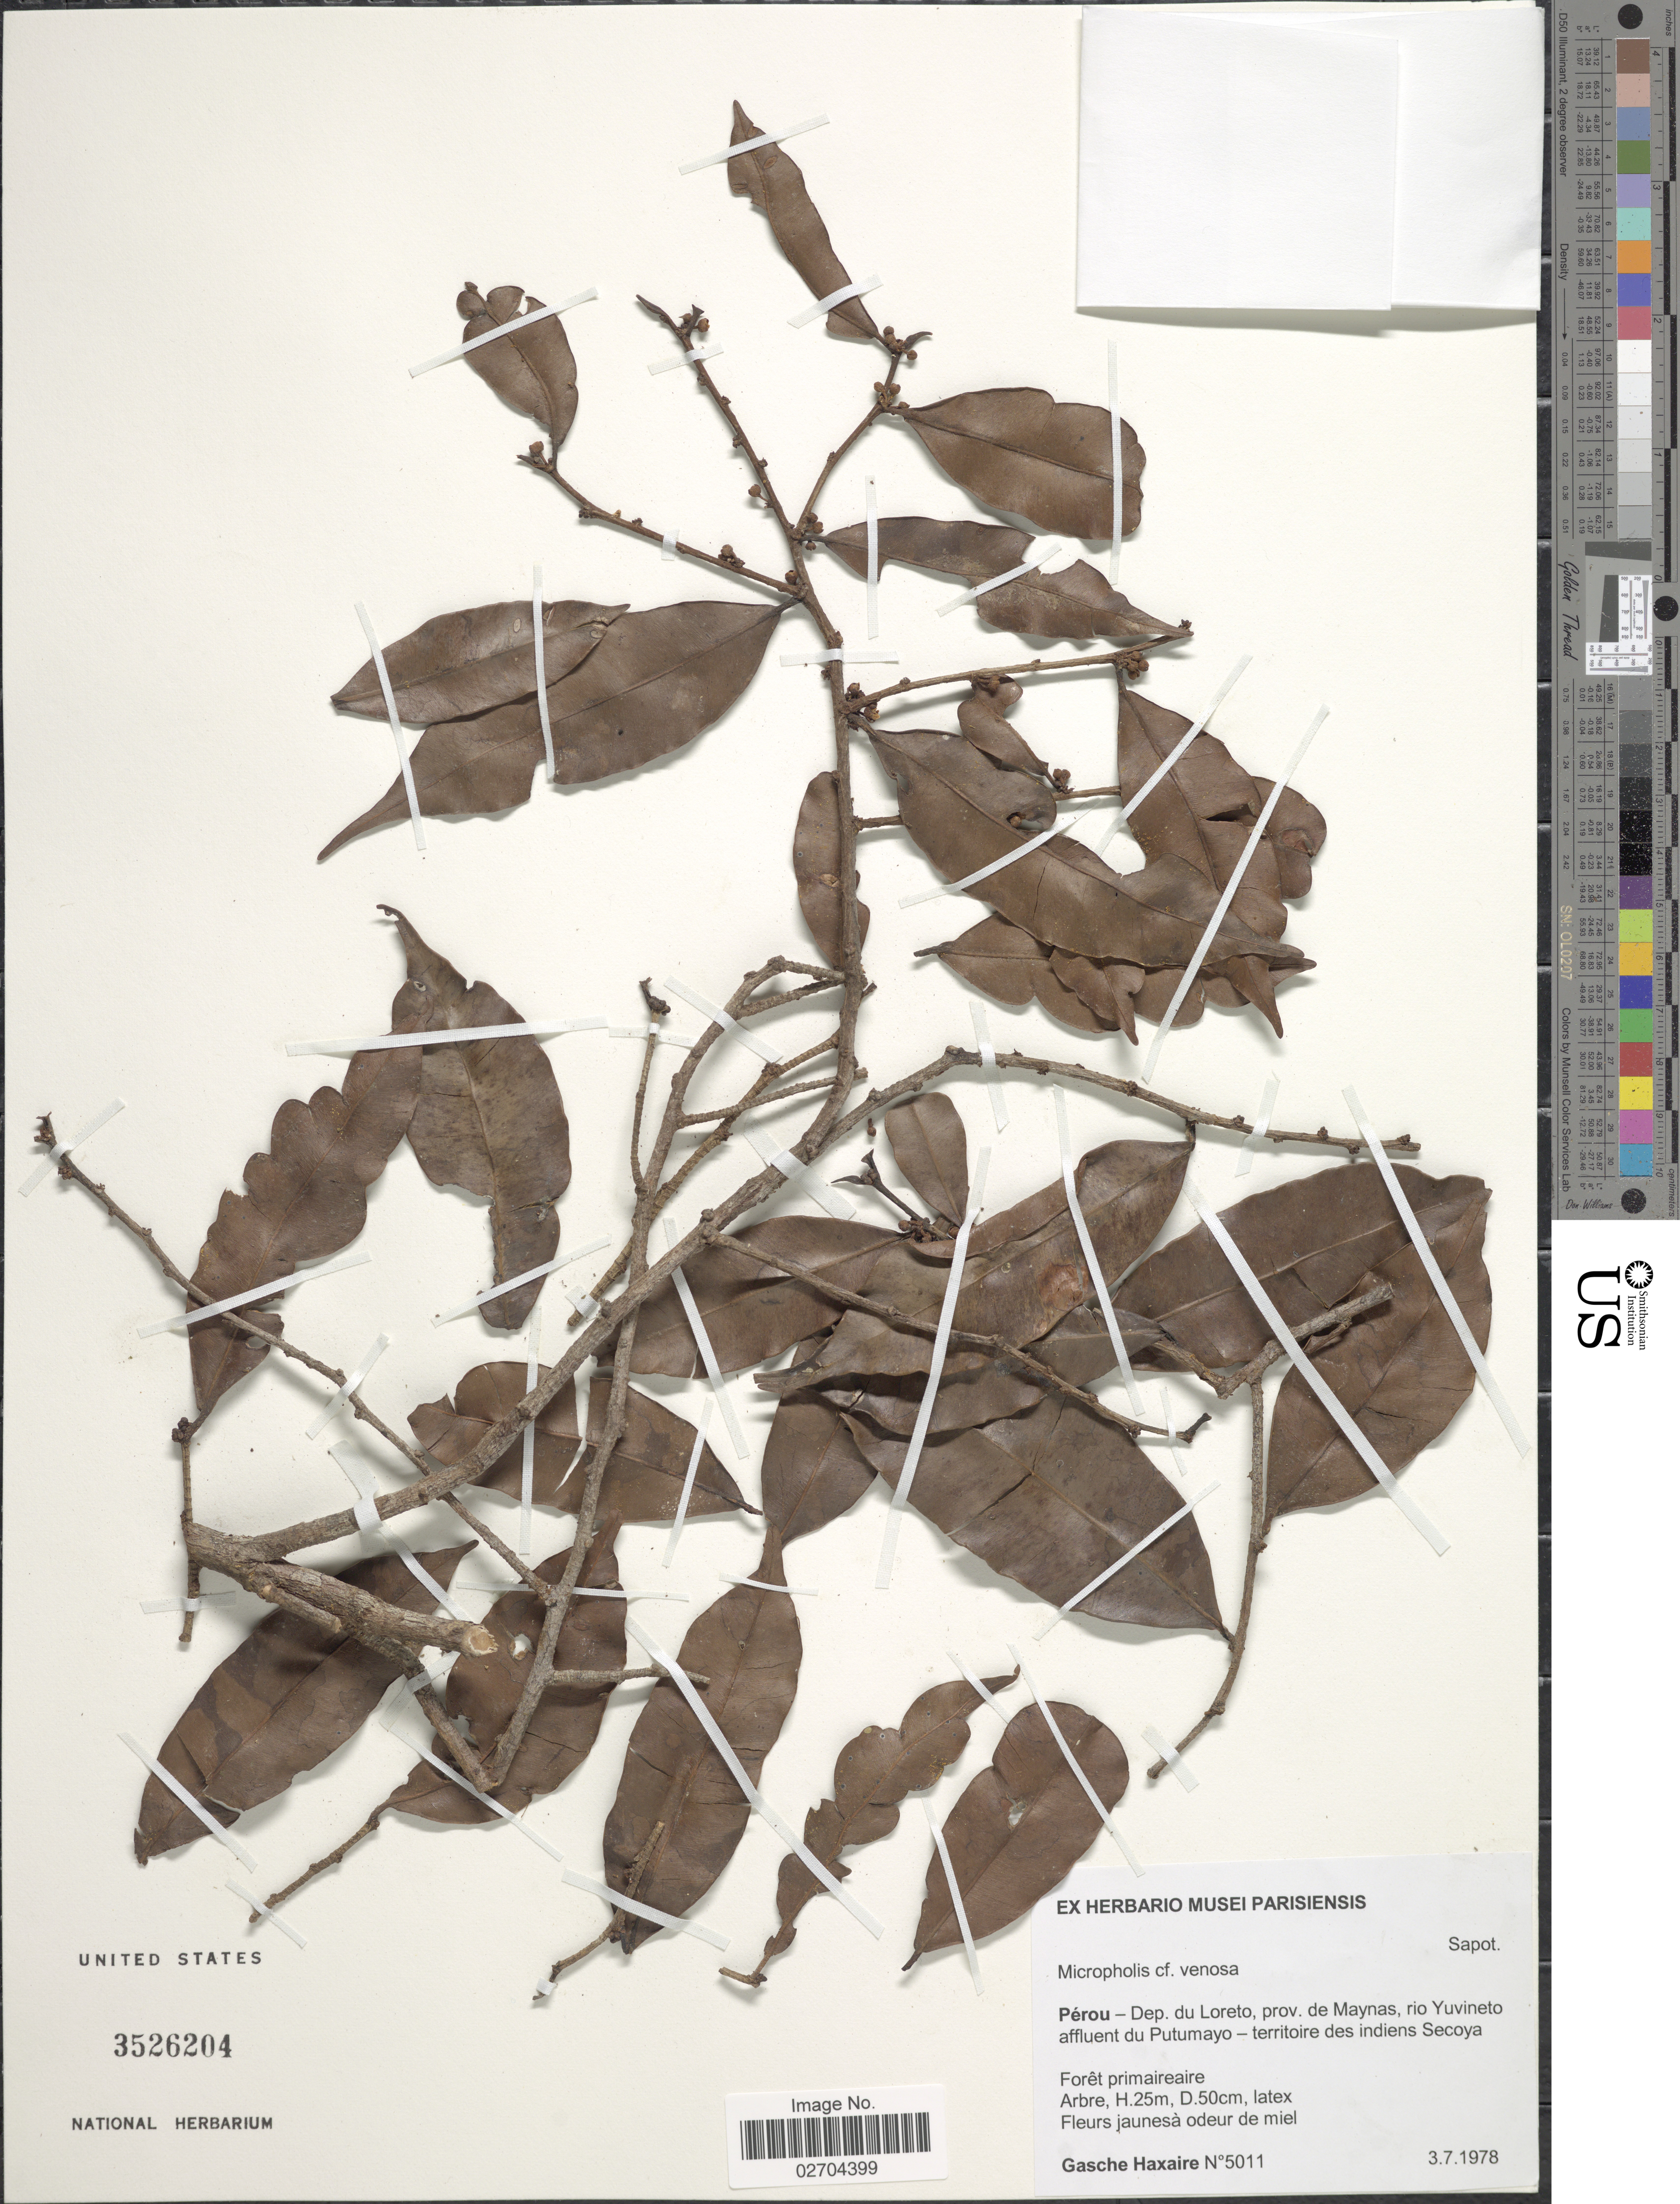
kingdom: Plantae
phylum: Tracheophyta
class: Magnoliopsida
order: Ericales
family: Sapotaceae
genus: Micropholis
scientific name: Micropholis venulosa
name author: (Mart. & Eichler) Pierre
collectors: G. Haxaire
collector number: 5011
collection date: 1978-07-03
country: Peru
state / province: Loreto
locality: Dep. du Loreto, prov. de Maynas, rio Yuvineto affluent du Putumayo-territoire des indiens Secoya.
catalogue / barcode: US 3526204